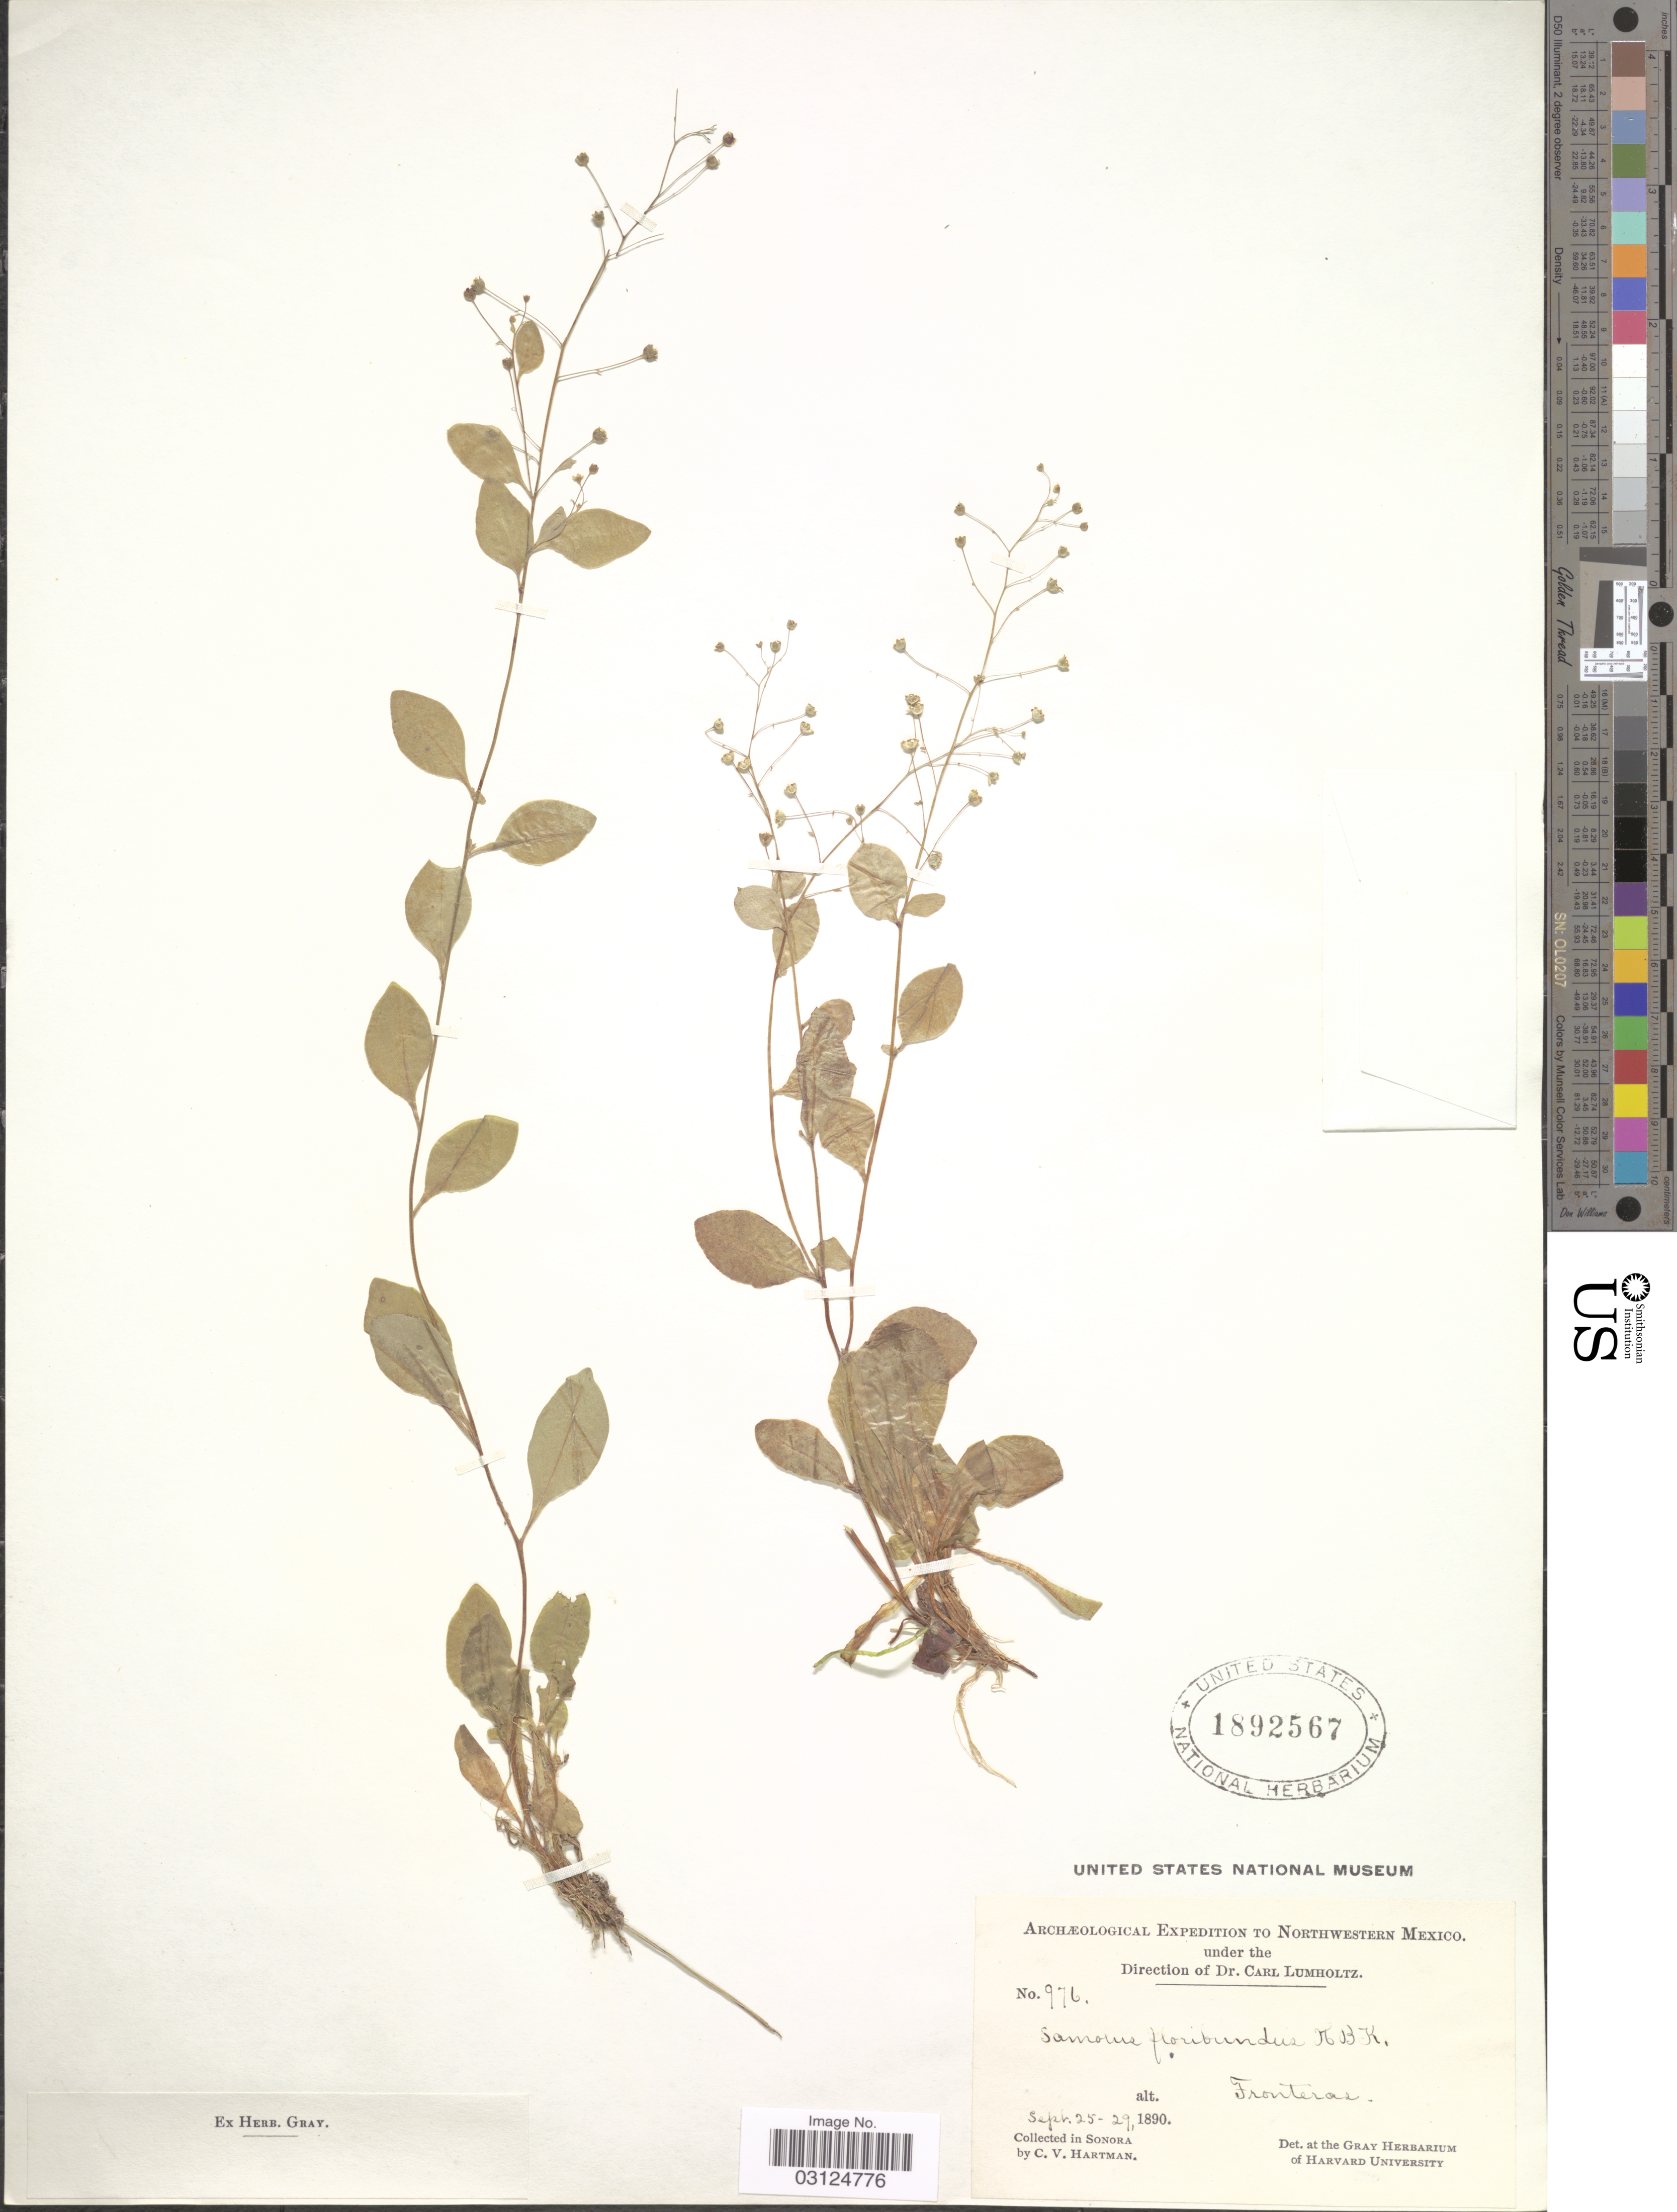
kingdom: Plantae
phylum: Tracheophyta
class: Magnoliopsida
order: Ericales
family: Primulaceae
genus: Samolus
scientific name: Samolus valerandi var. floribundus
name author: (Kunth) R. Knuth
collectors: C. V. Hartman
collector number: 976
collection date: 1890-09-25/1890-09-29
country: Mexico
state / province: Sonora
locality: Northwestern Mexico. Fronteras.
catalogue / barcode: US 1892567